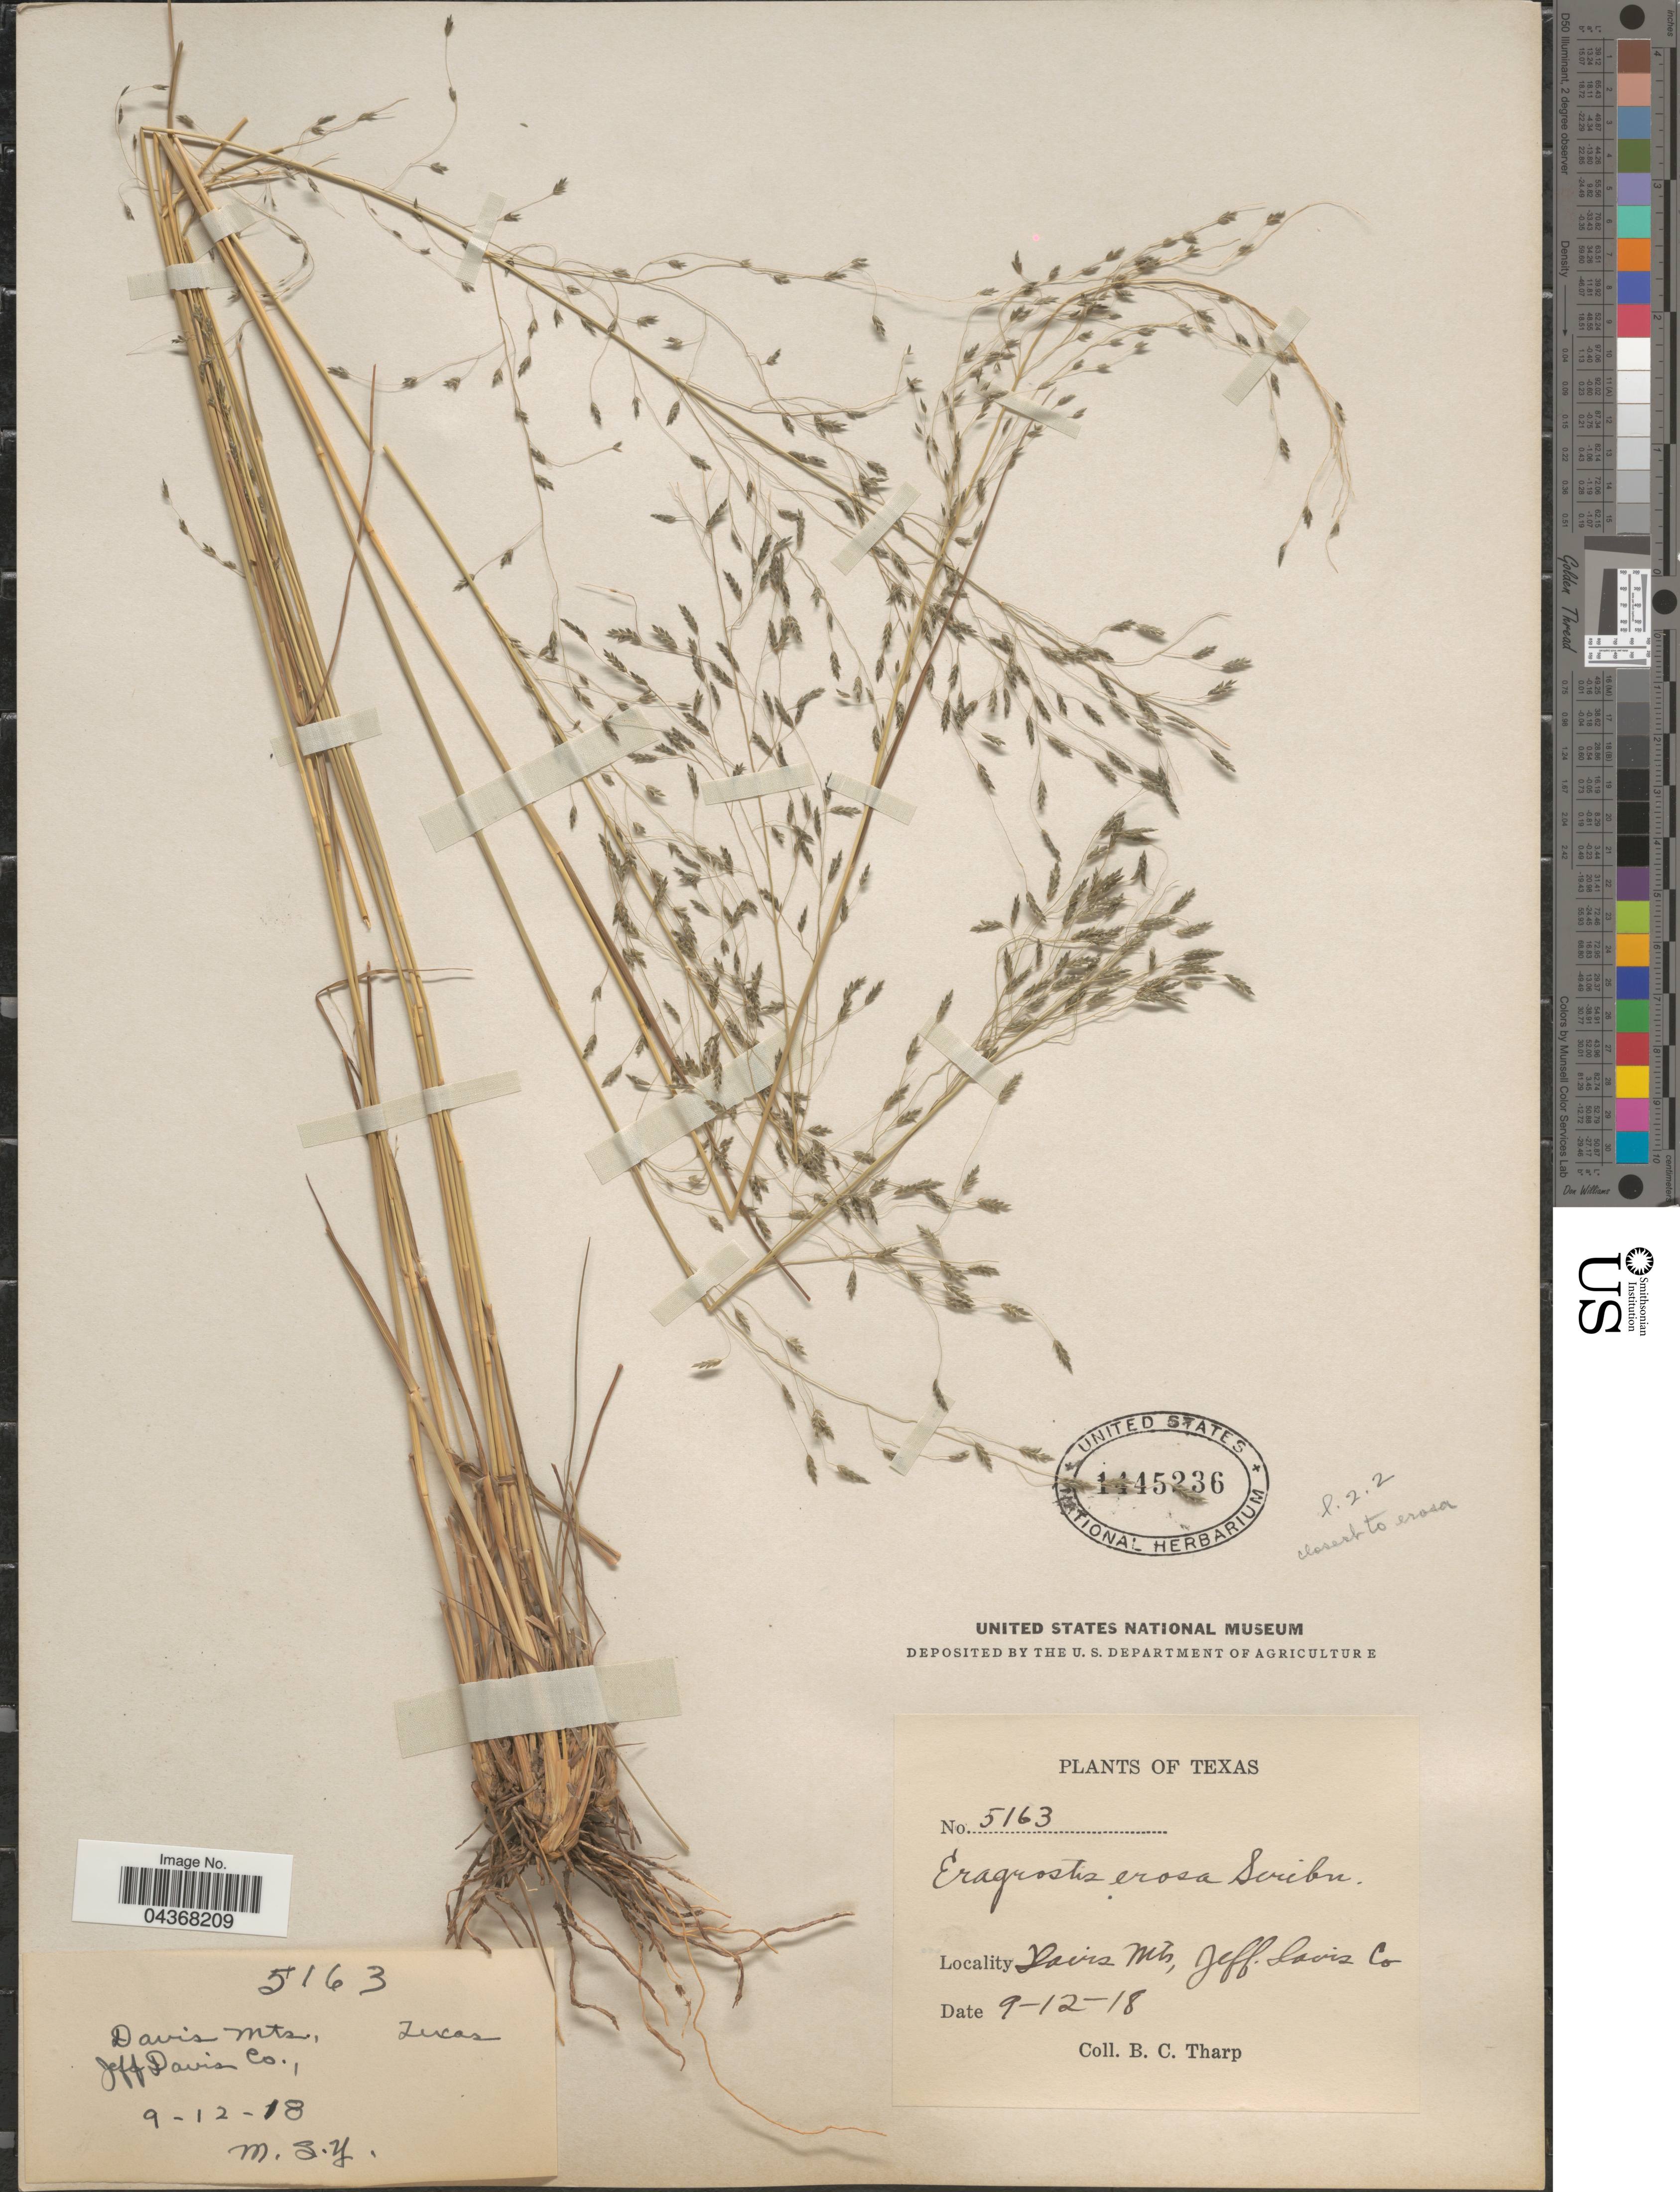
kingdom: Plantae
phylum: Tracheophyta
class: Liliopsida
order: Poales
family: Poaceae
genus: Eragrostis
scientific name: Eragrostis erosa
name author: Scribn. ex W.J. Beal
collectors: B. C. Tharp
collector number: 5163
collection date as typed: Transcribed d/m/y: 12/9/18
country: United States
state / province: Texas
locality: Davis Mts, Jeff Davis Co. Lucas.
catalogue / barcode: US 1445236